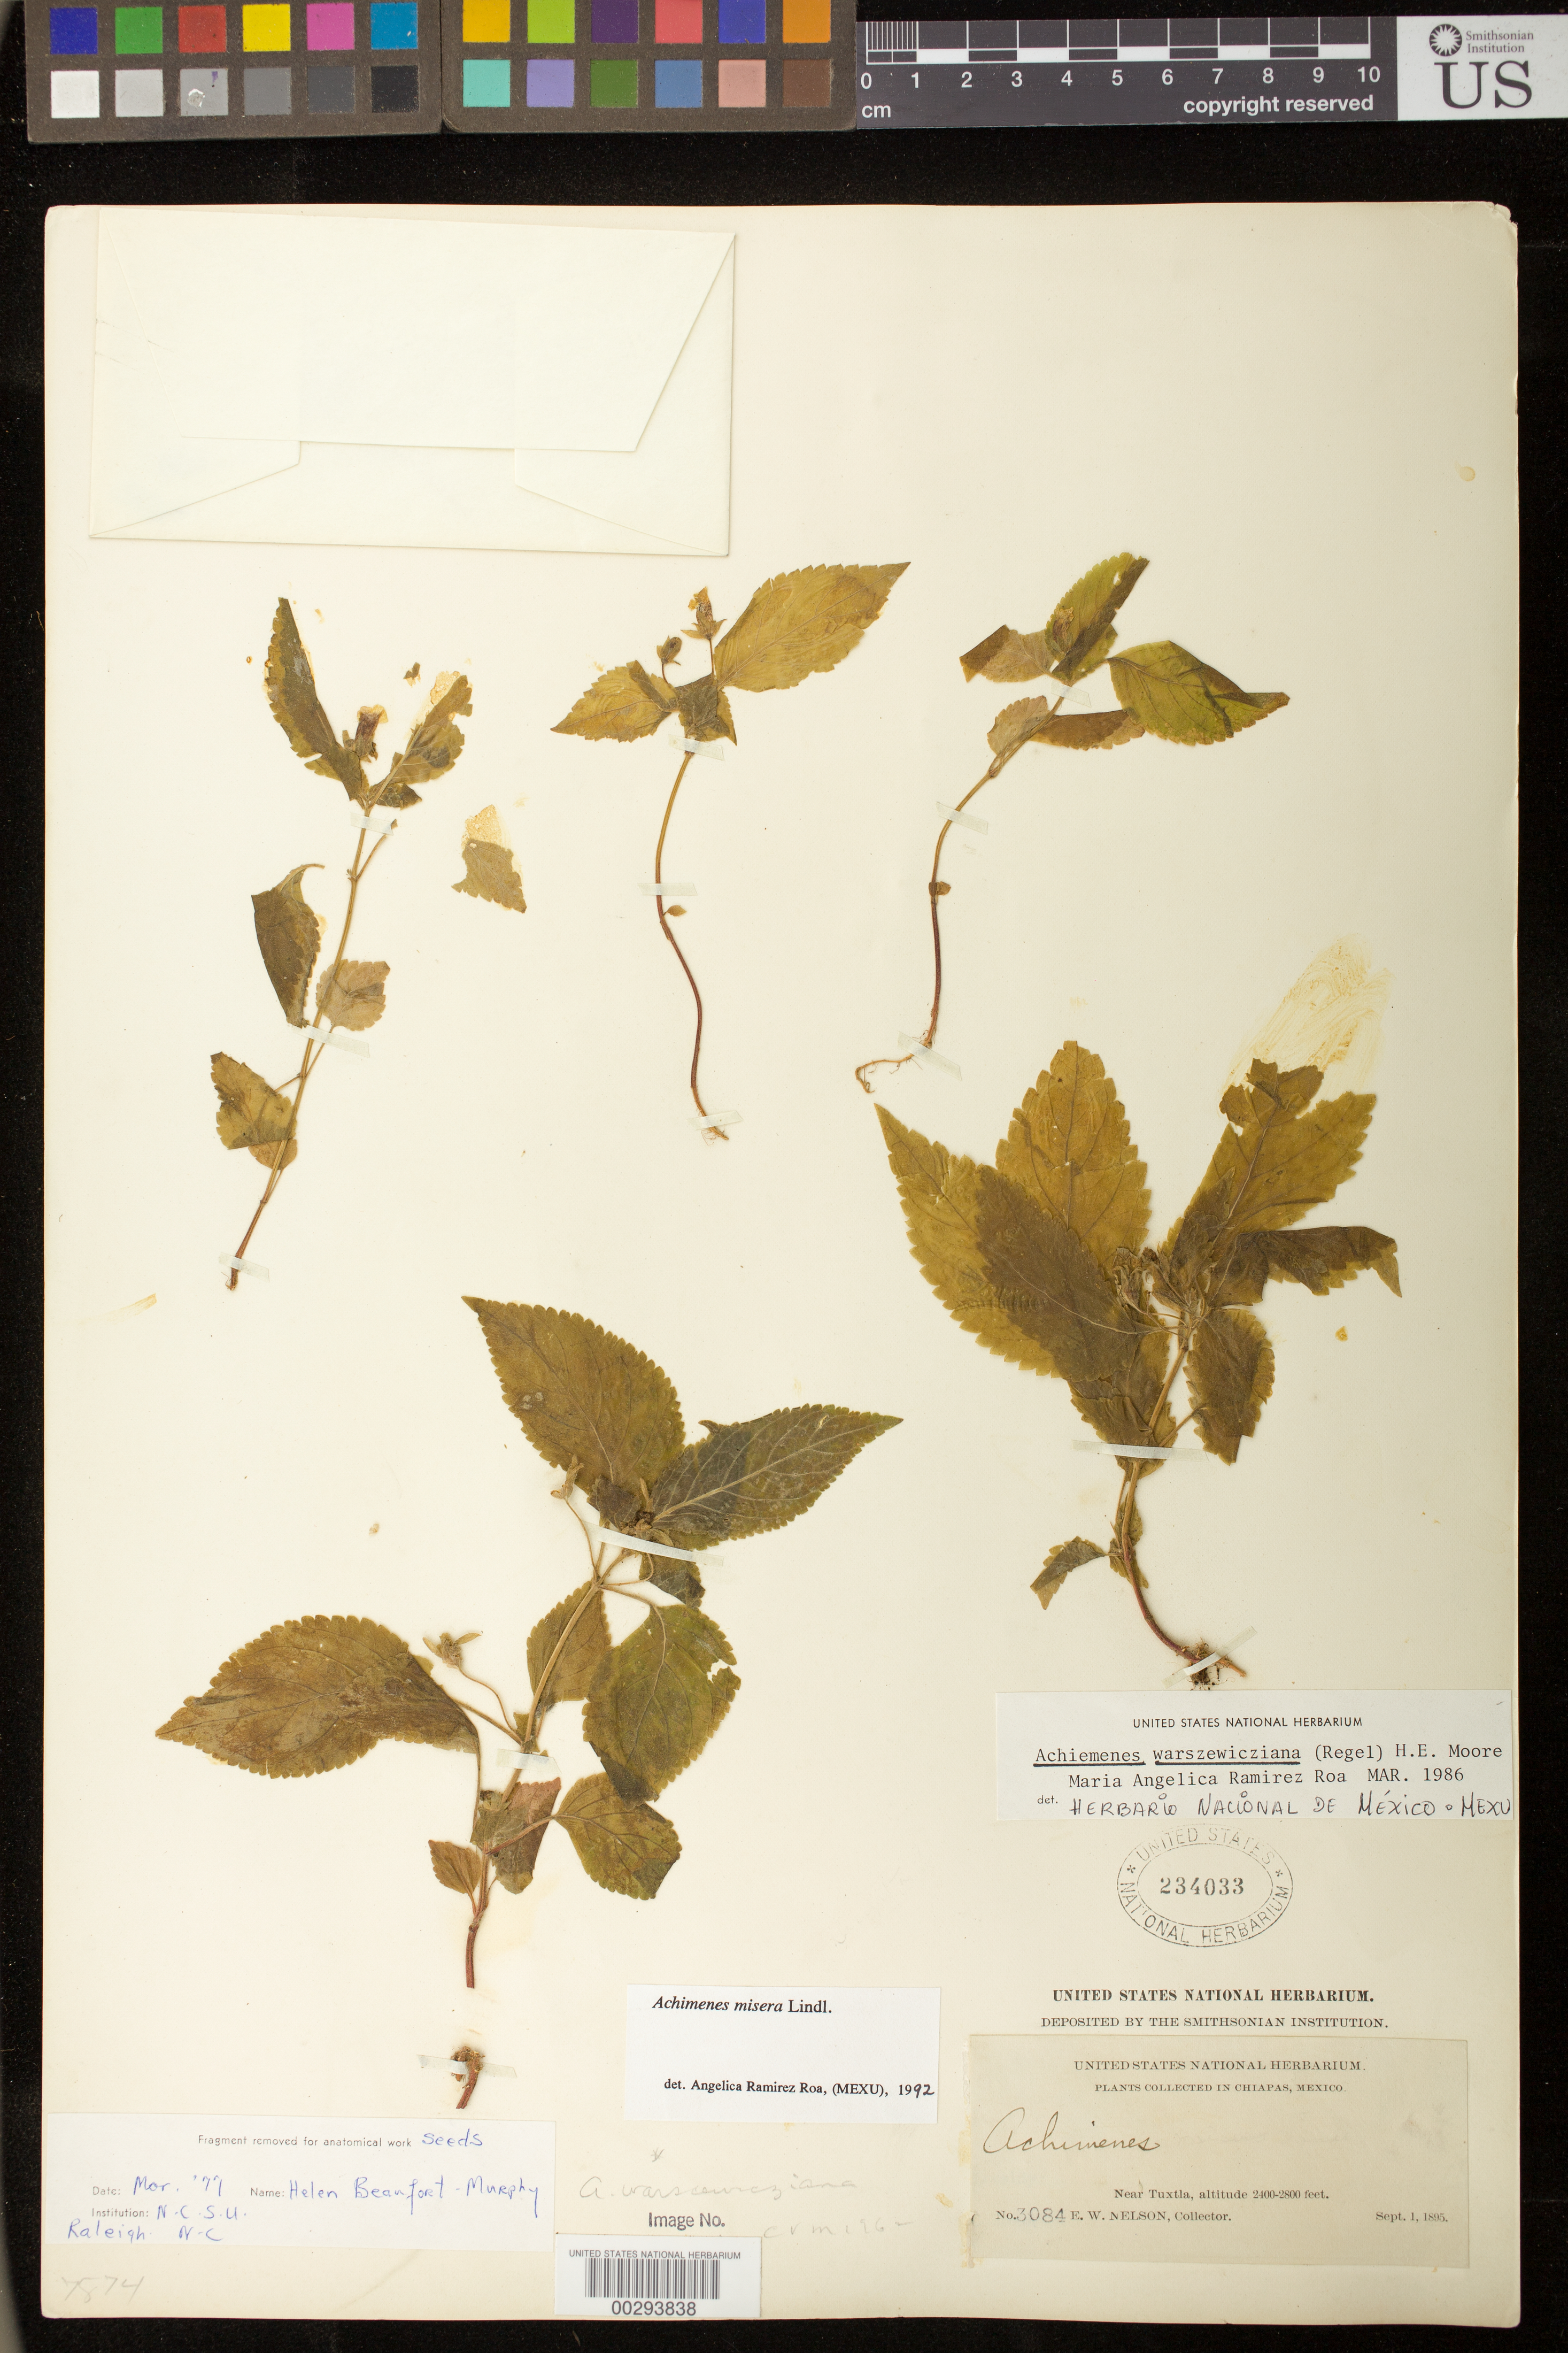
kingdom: Plantae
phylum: Tracheophyta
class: Magnoliopsida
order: Lamiales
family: Gesneriaceae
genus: Achimenes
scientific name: Achimenes warszewicziana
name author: (Regel) H.E. Moore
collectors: E. W. Nelson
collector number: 3084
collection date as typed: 01 Sep 1895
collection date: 1895-09-01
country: Mexico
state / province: Chiapas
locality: Near Tuxtla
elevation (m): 732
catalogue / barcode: US 234033